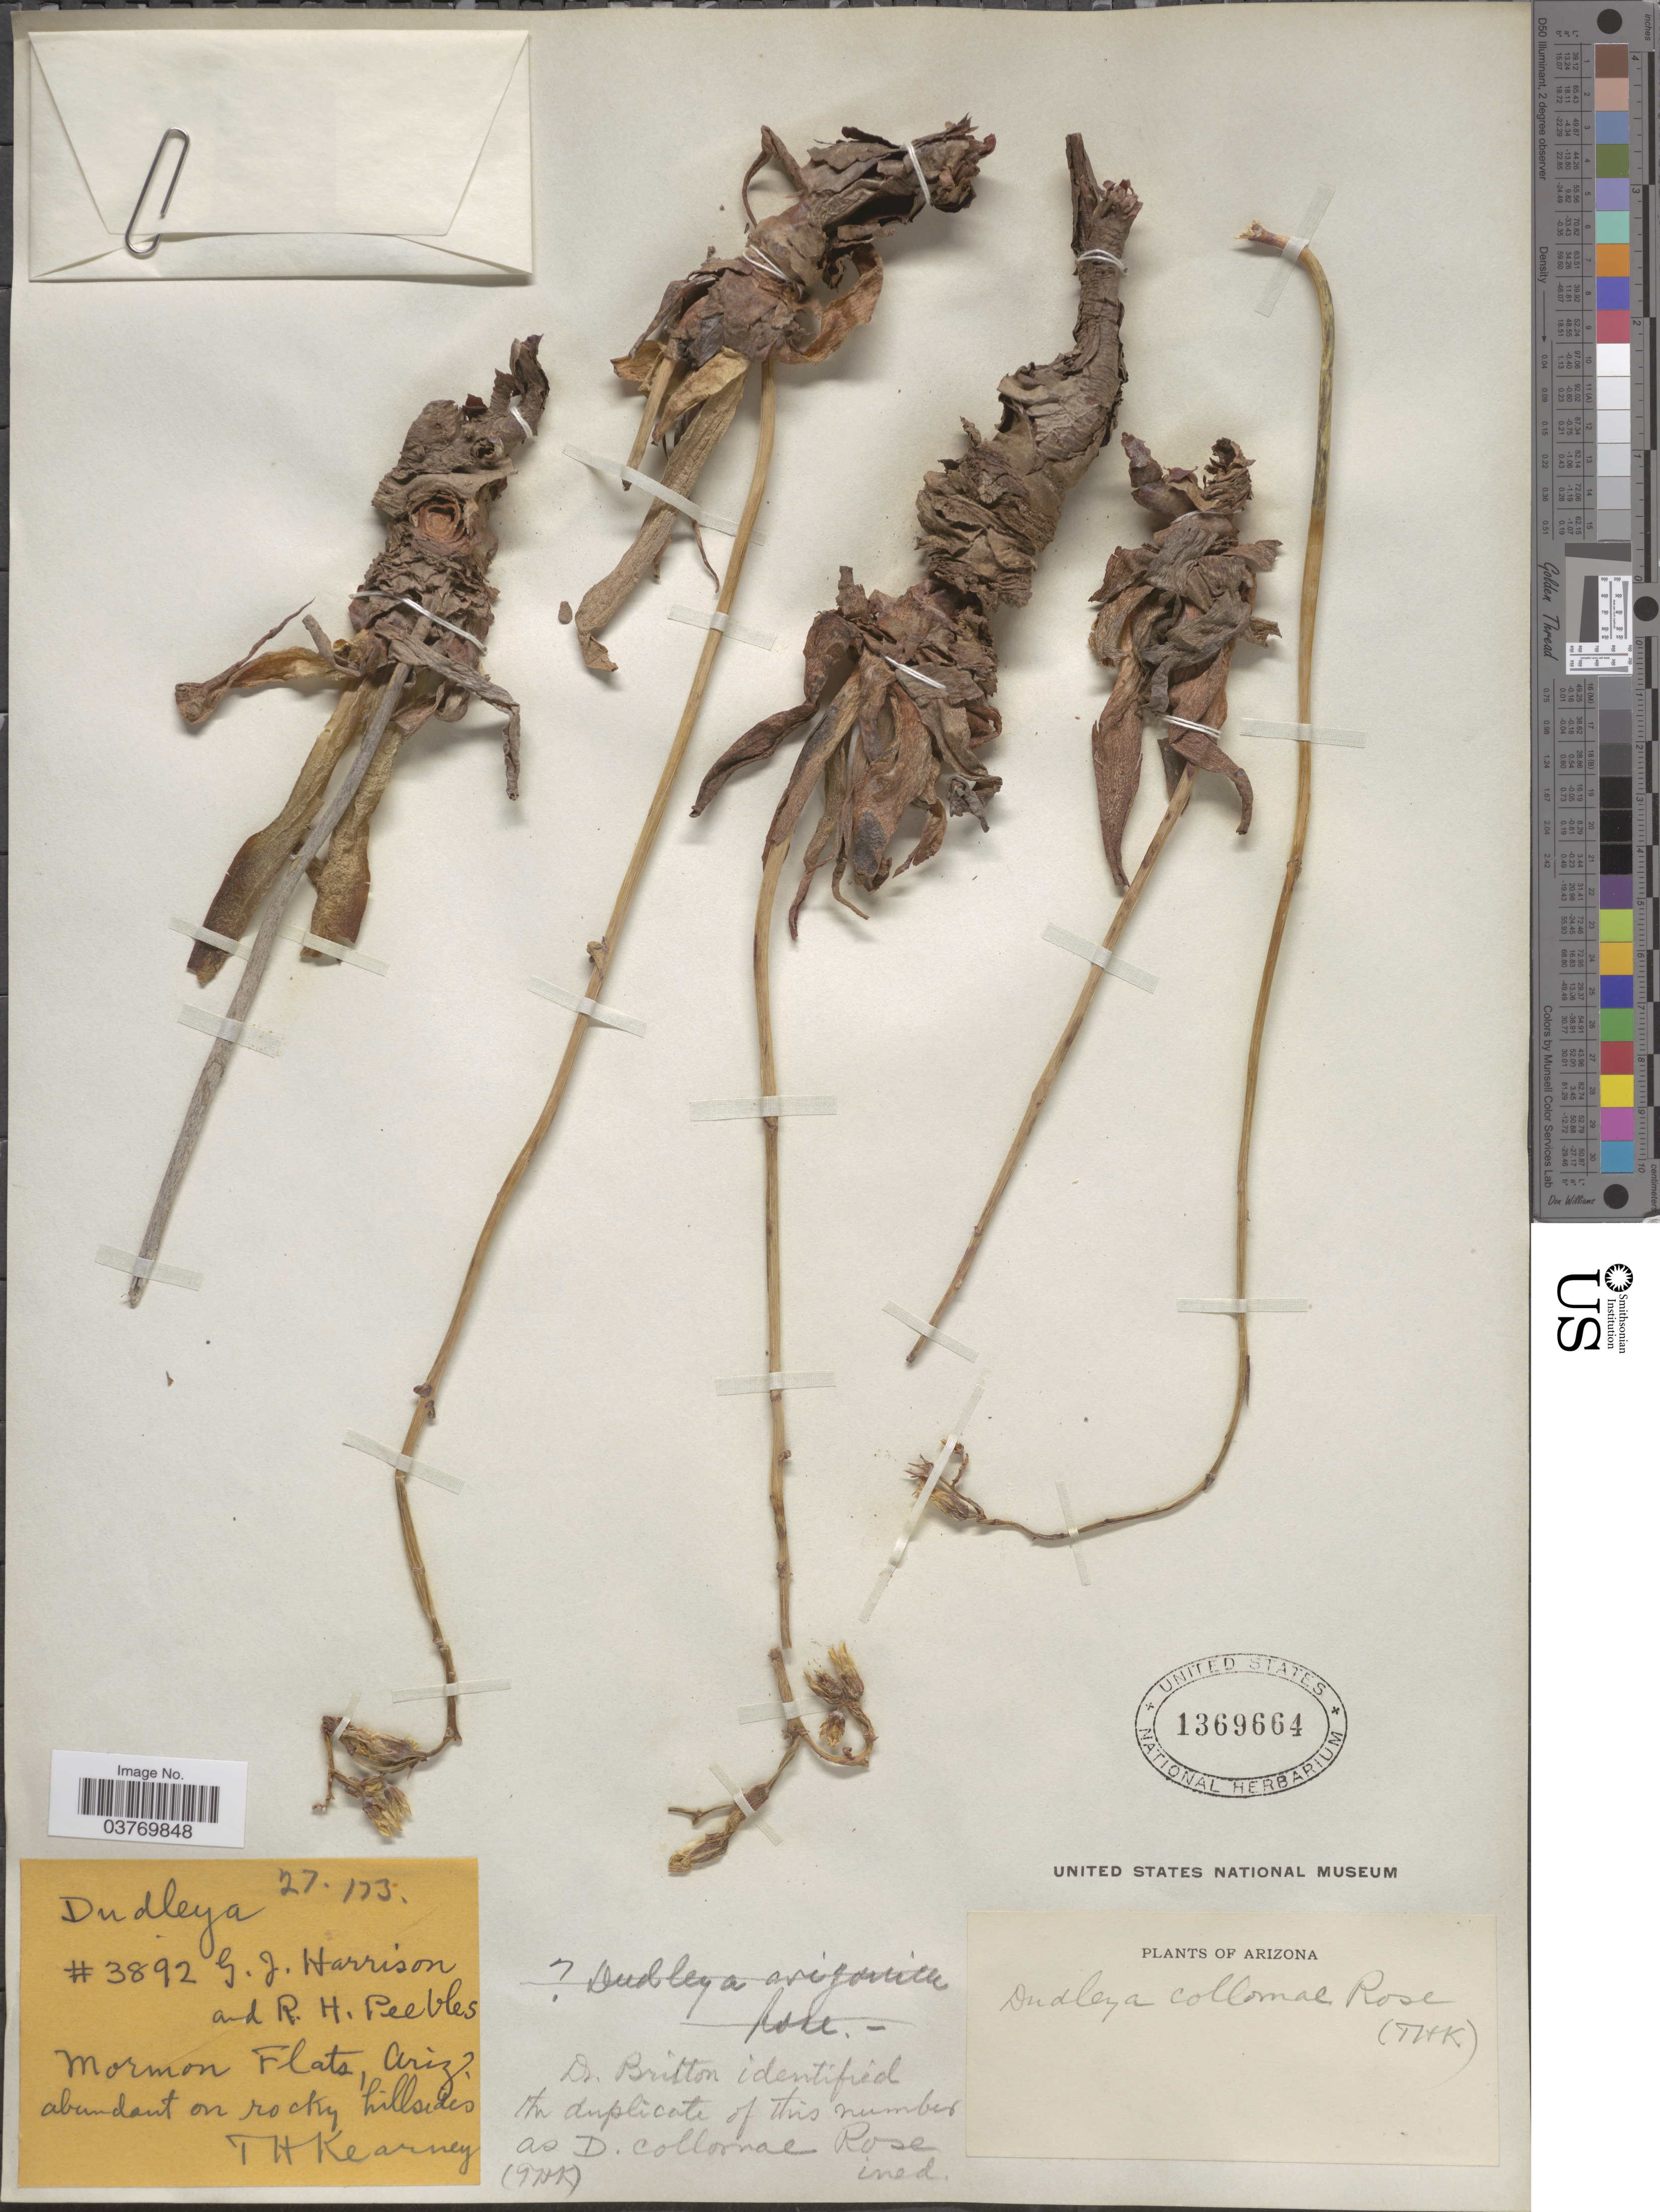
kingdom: Plantae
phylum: Tracheophyta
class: Magnoliopsida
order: Saxifragales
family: Crassulaceae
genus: Dudleya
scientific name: Dudleya collomiae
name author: Rose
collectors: G. J. Harrison, R. H. Peebles & T. H. Kearney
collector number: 3892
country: United States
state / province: Arizona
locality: Mormon Flats.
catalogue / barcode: US 1369664